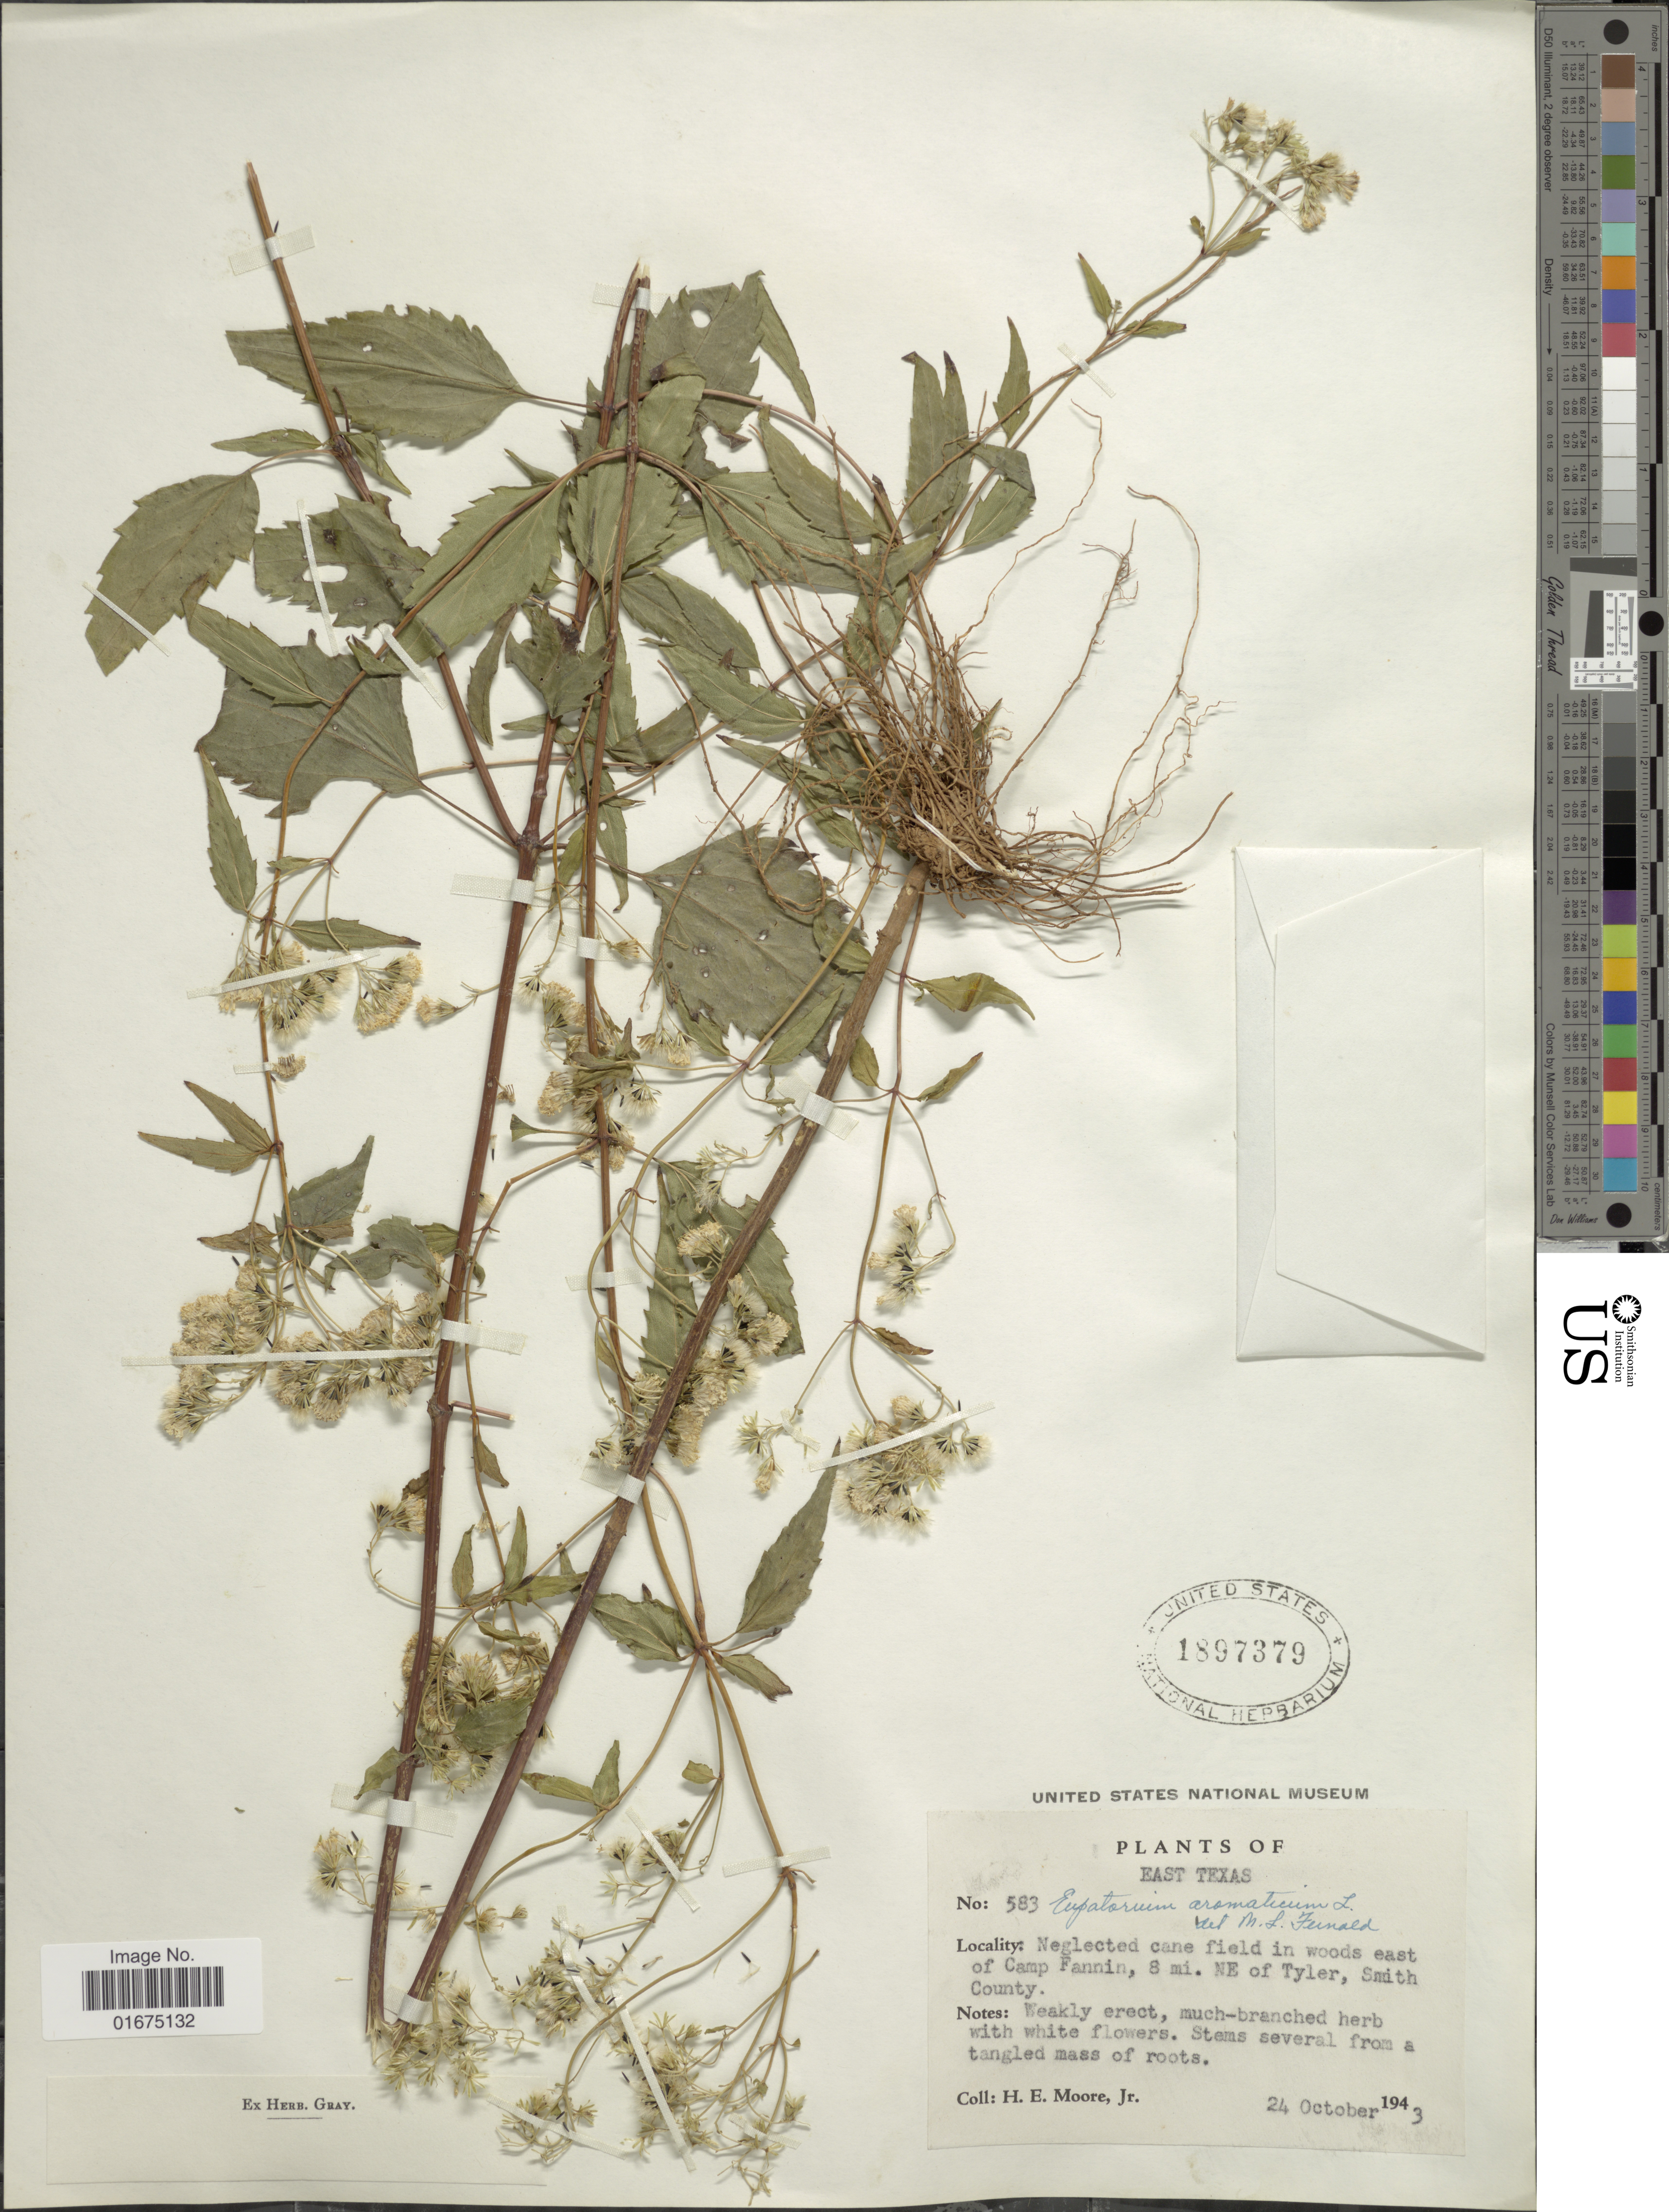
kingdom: Plantae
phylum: Tracheophyta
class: Magnoliopsida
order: Asterales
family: Asteraceae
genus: Ageratina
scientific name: Ageratina aromatica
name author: (L.) Spach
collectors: H. Moore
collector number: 583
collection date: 1943-10-24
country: United States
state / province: Texas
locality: East texas, Neglected cane field in woods east of Camp Fannin, 8 mi. NE of Tyler, Smith County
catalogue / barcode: US 1897379